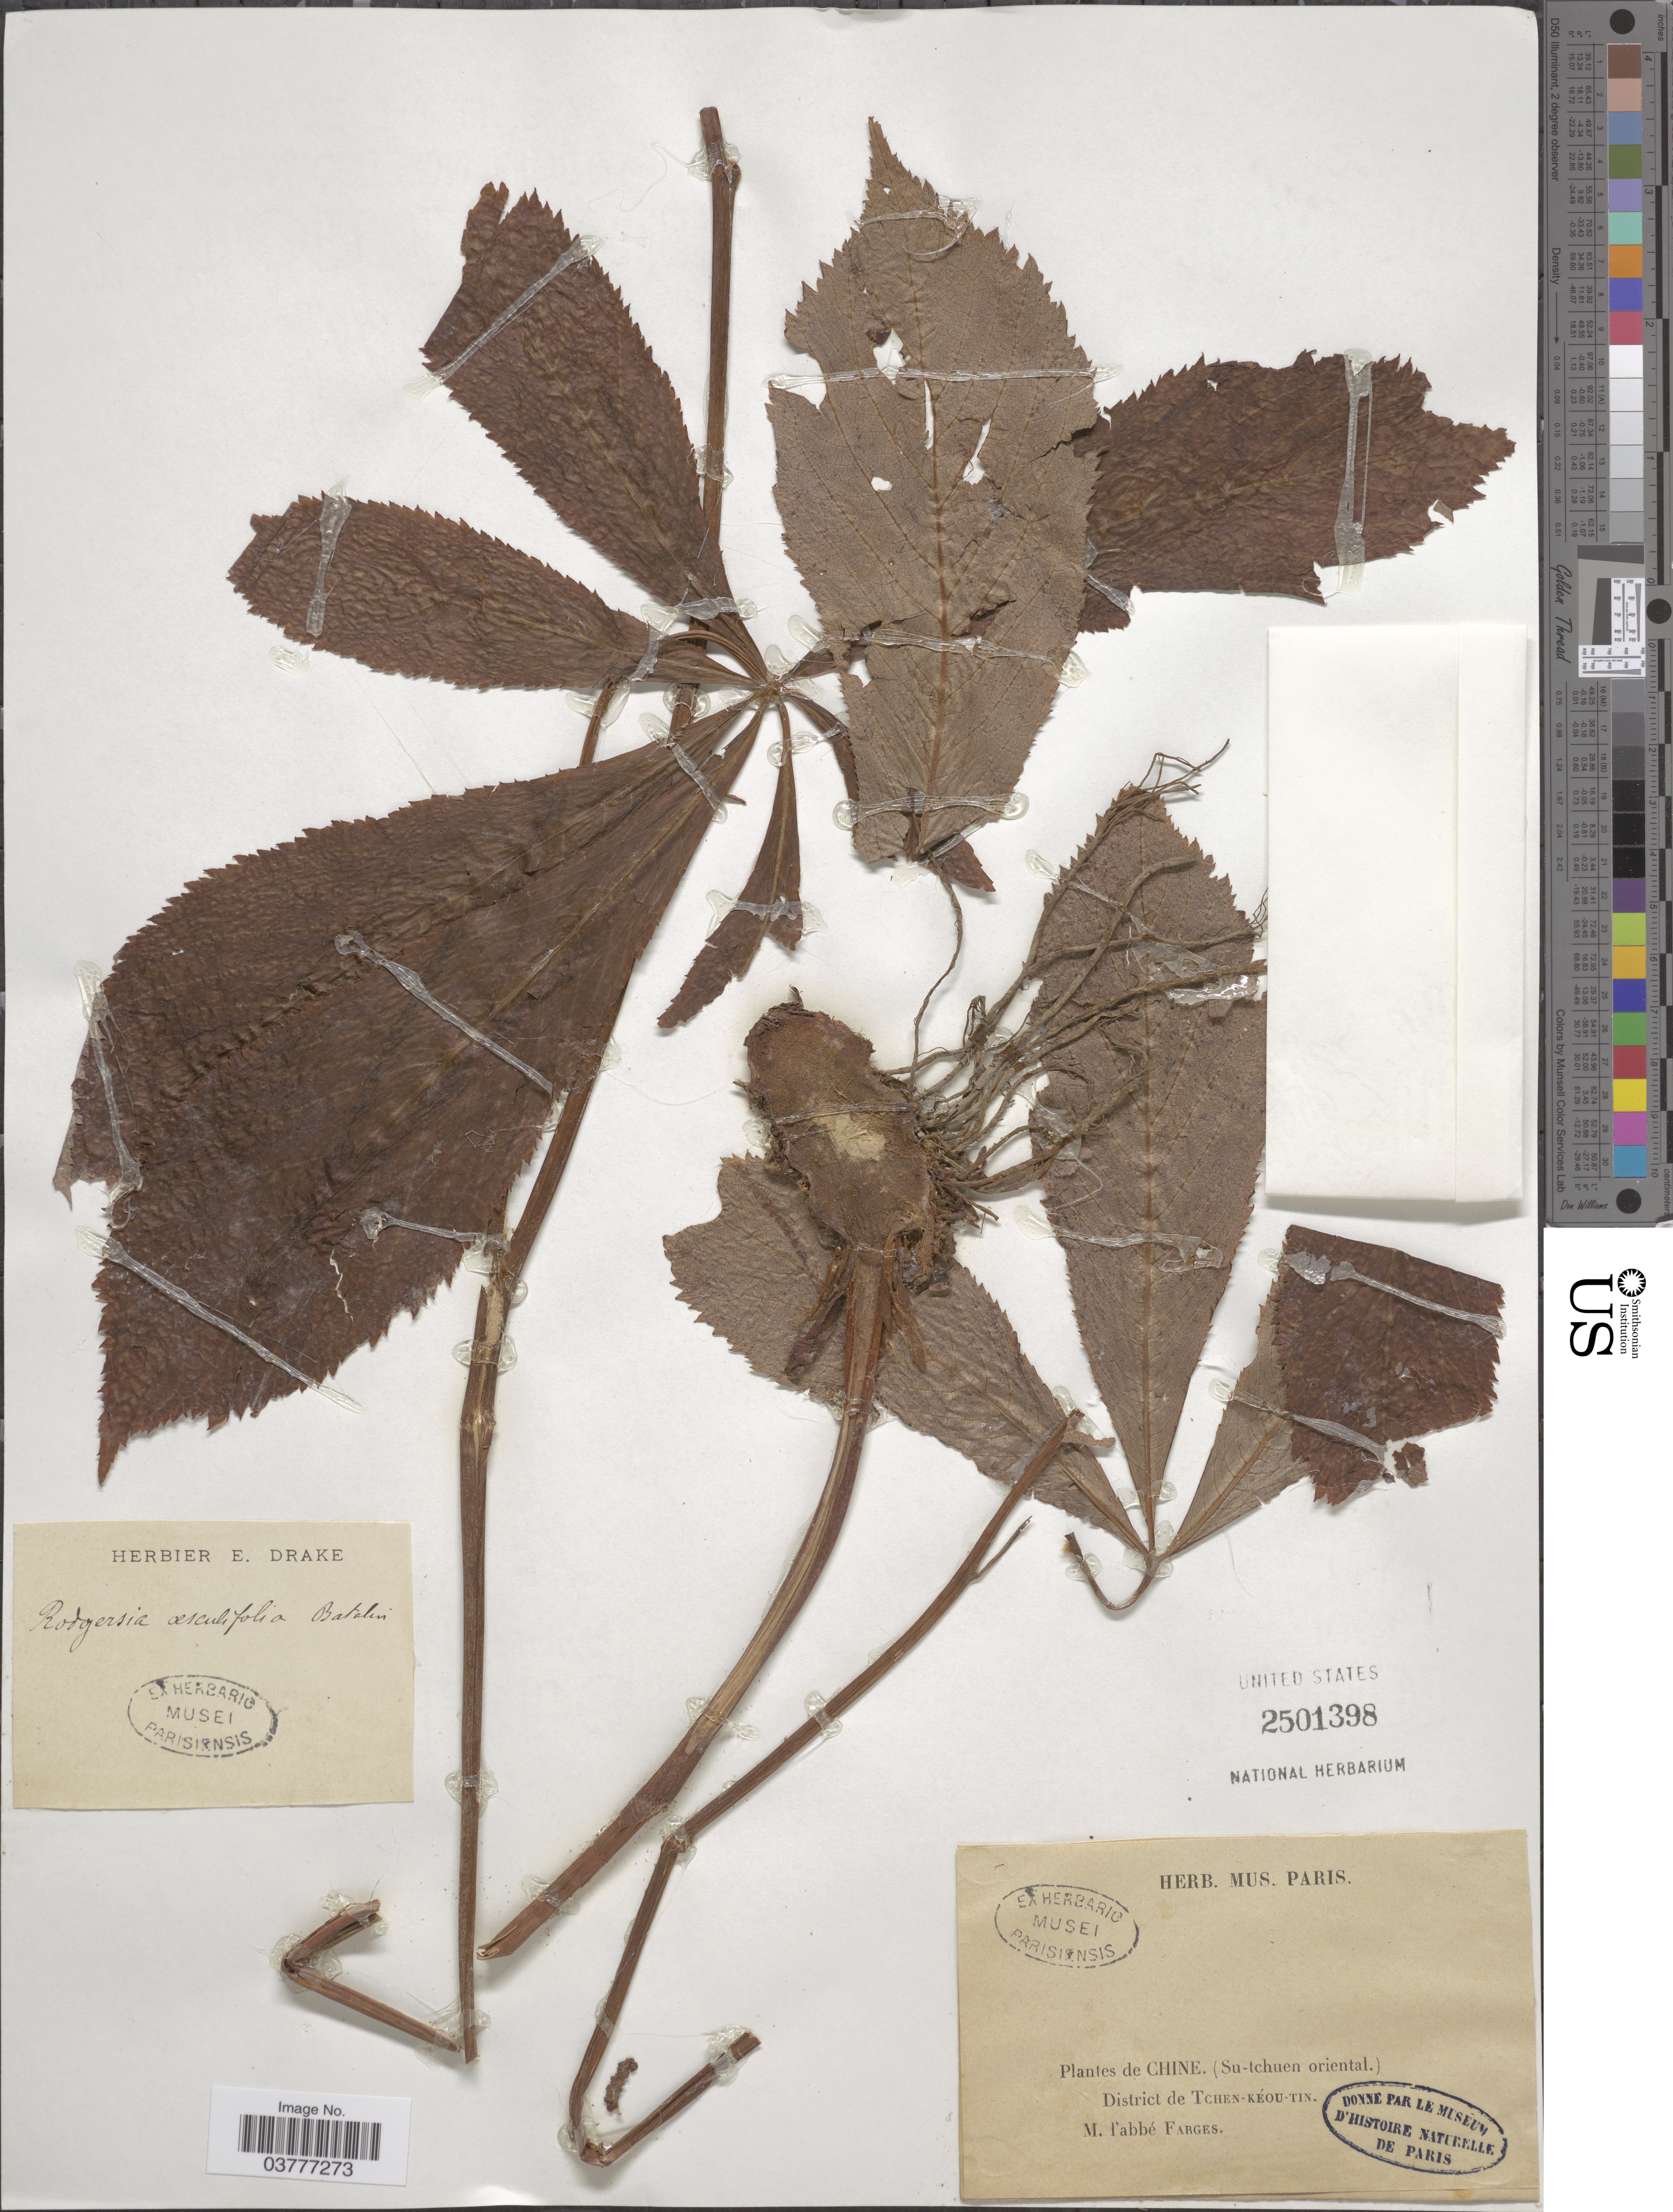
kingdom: Plantae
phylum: Tracheophyta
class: Magnoliopsida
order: Saxifragales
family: Saxifragaceae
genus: Rodgersia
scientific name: Rodgersia aesculifolia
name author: Batalin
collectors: M. Farges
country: China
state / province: Sichuan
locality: Chine. (Su-tchuen oriental.). District de Tchen-Kéou-Tin.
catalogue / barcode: US 2501398